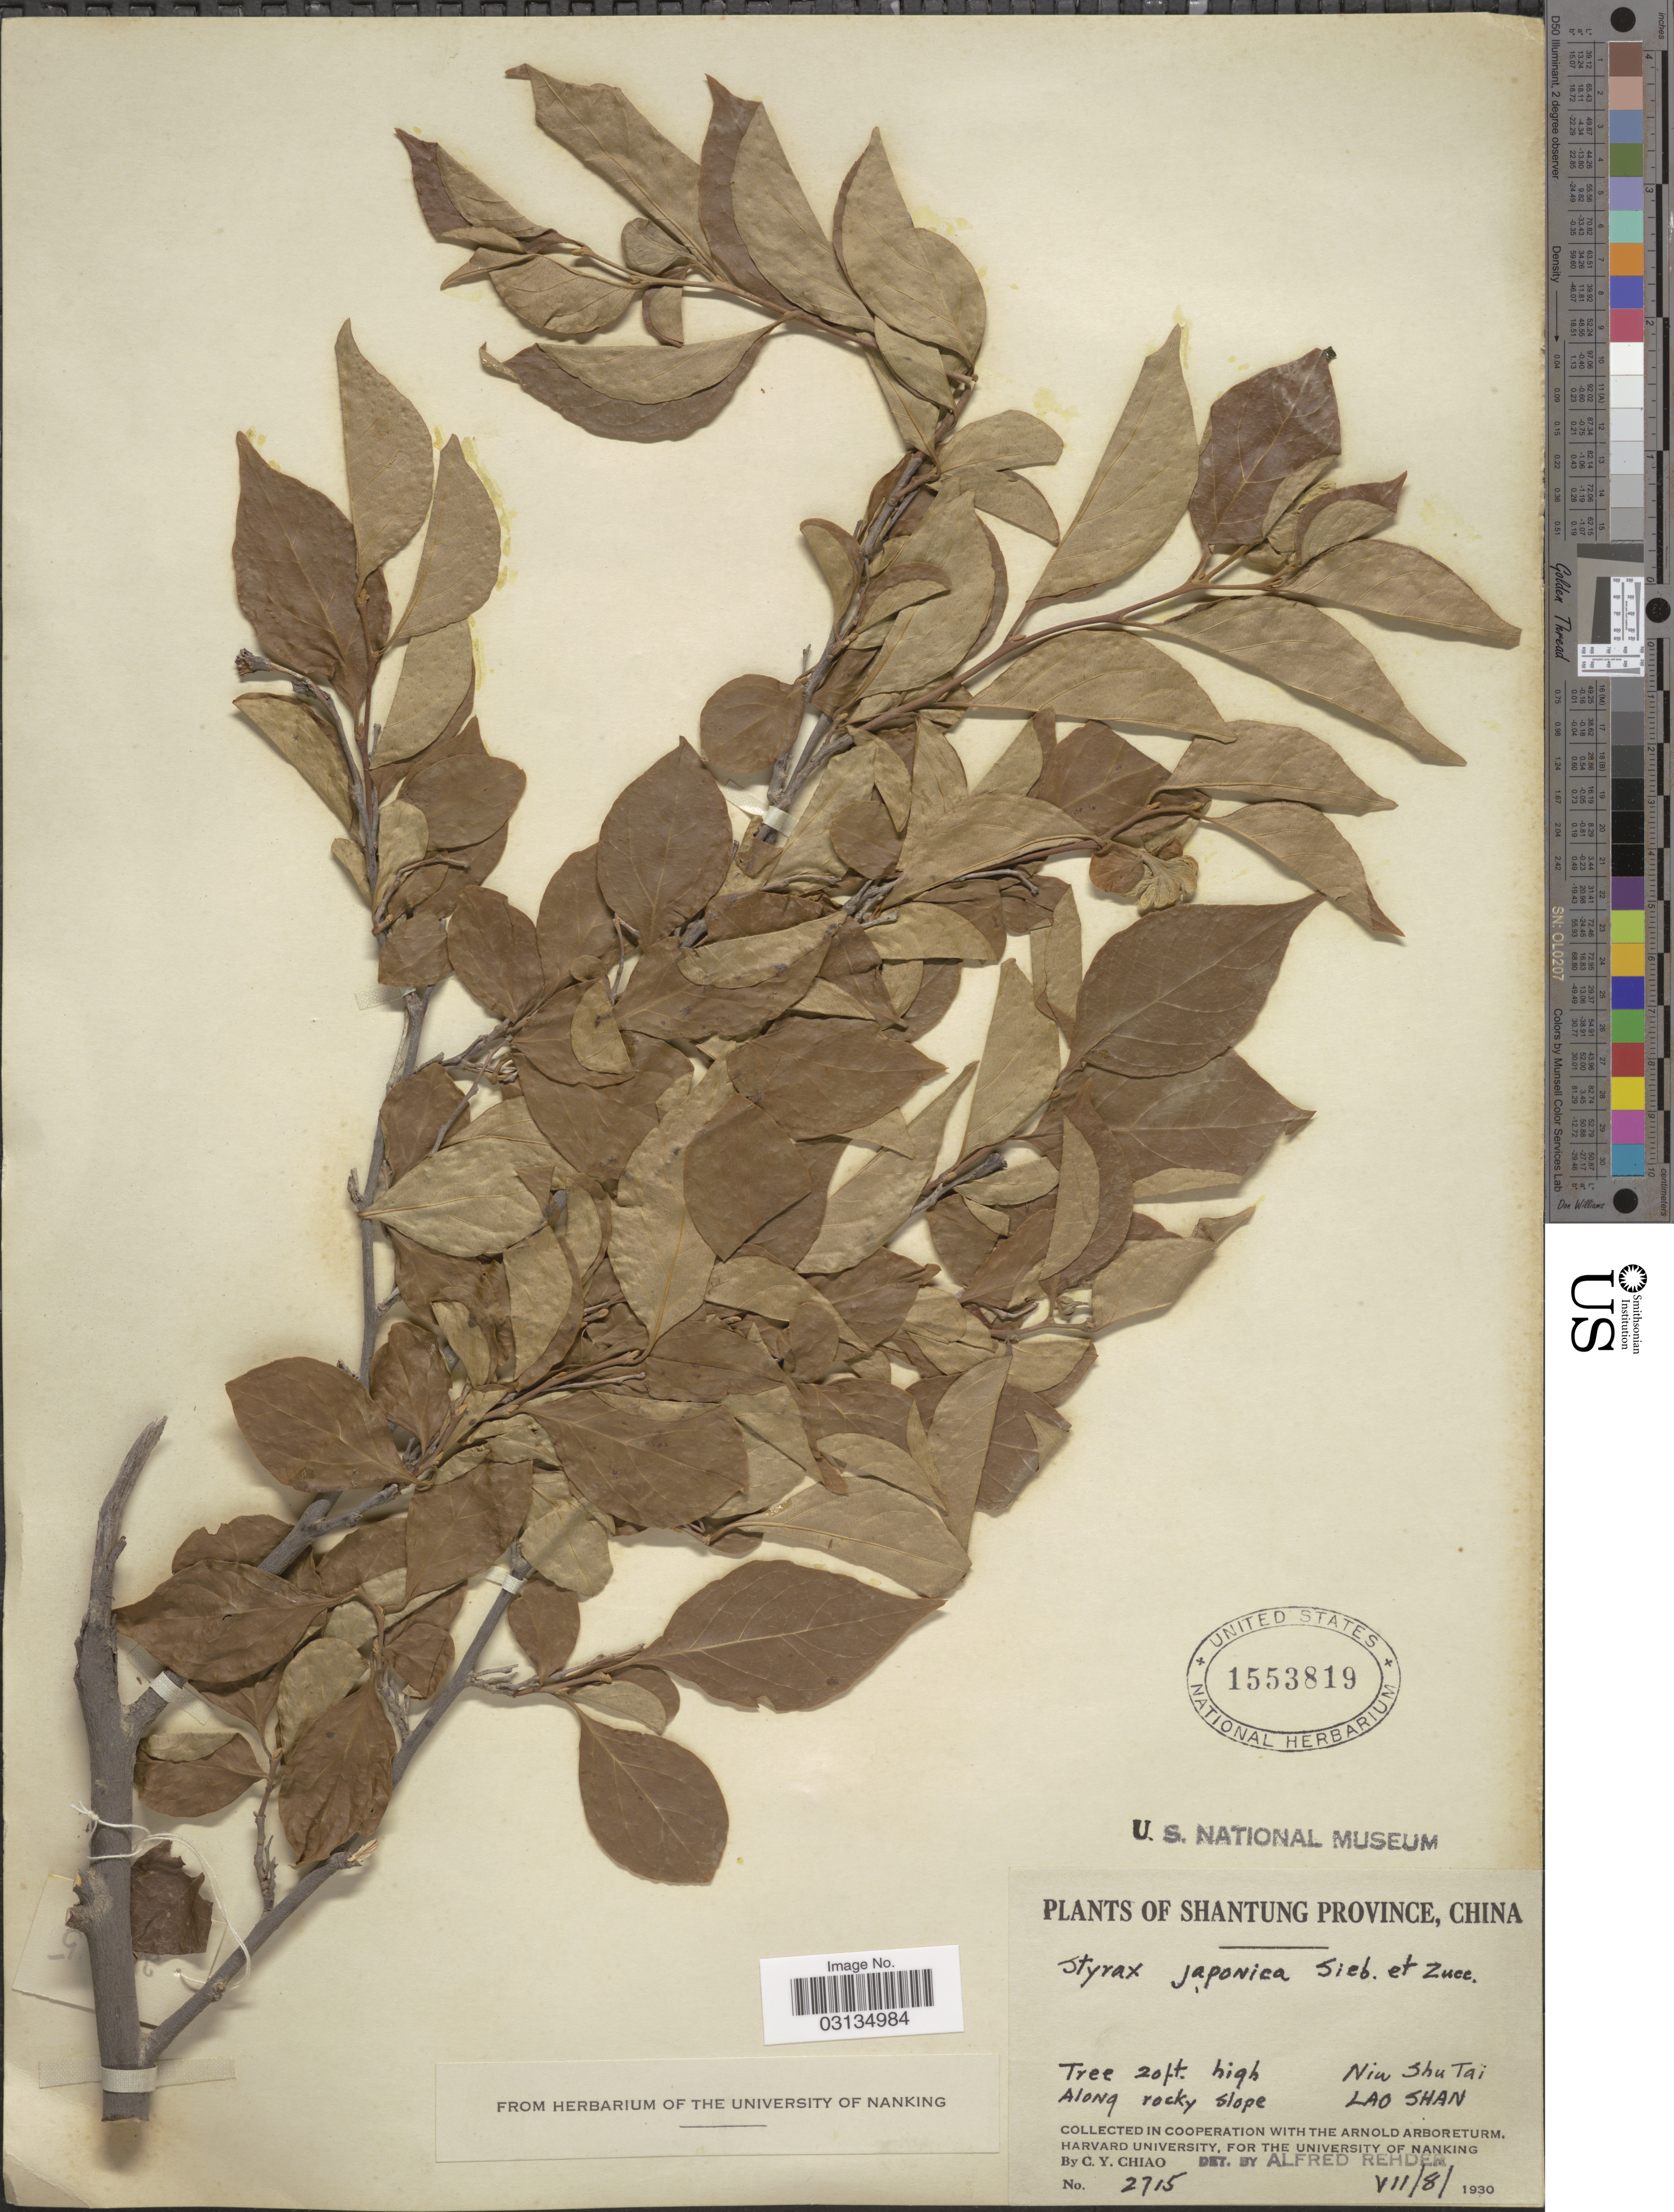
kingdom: Plantae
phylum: Tracheophyta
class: Magnoliopsida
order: Ericales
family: Styracaceae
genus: Styrax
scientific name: Styrax japonicus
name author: Siebold & Zucc.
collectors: C. Y. Chiao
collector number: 2715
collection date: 1930-07-08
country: China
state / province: Shandong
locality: Shantung Province. Niu Shu Tai. Lao Shan.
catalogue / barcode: US 1553819